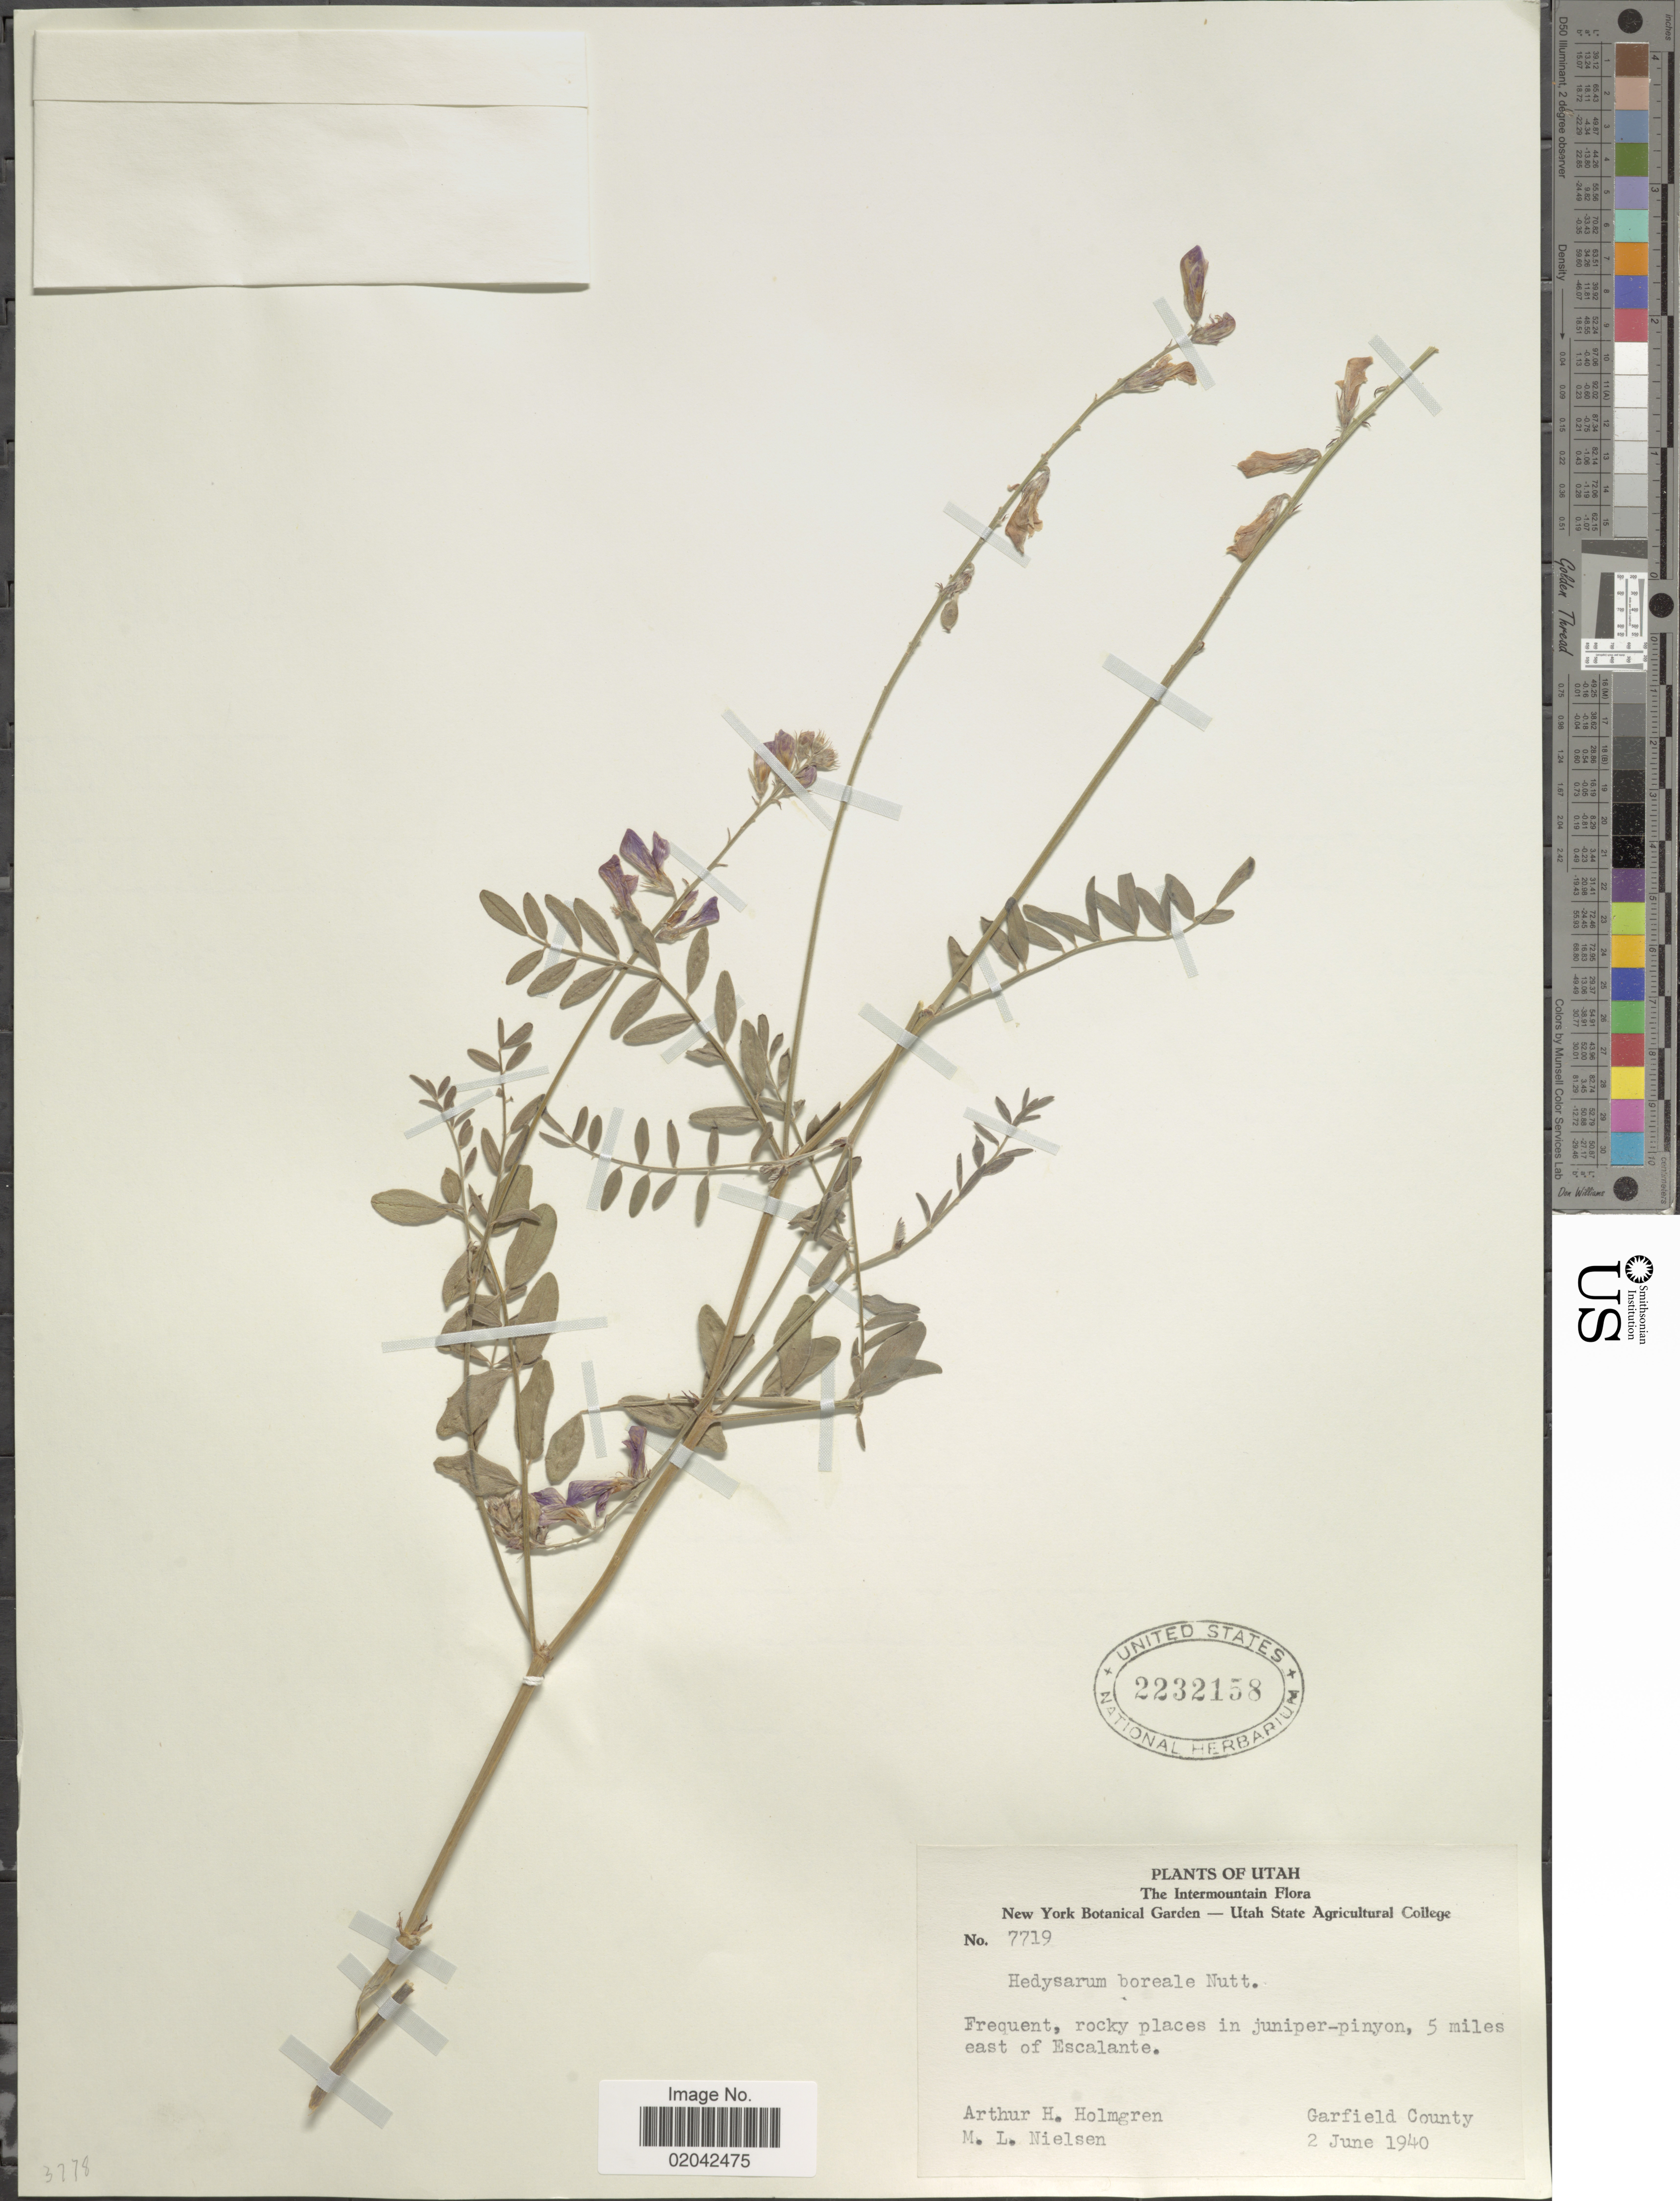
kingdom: Plantae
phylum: Tracheophyta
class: Magnoliopsida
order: Fabales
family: Fabaceae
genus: Hedysarum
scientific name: Hedysarum boreale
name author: Nutt.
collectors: A. H. Holmgren & M. Nielsen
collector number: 7719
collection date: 1940-06-02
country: United States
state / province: Utah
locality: Intermountain, 5 miles east of Escalante, Garfield County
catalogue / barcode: US 2232158